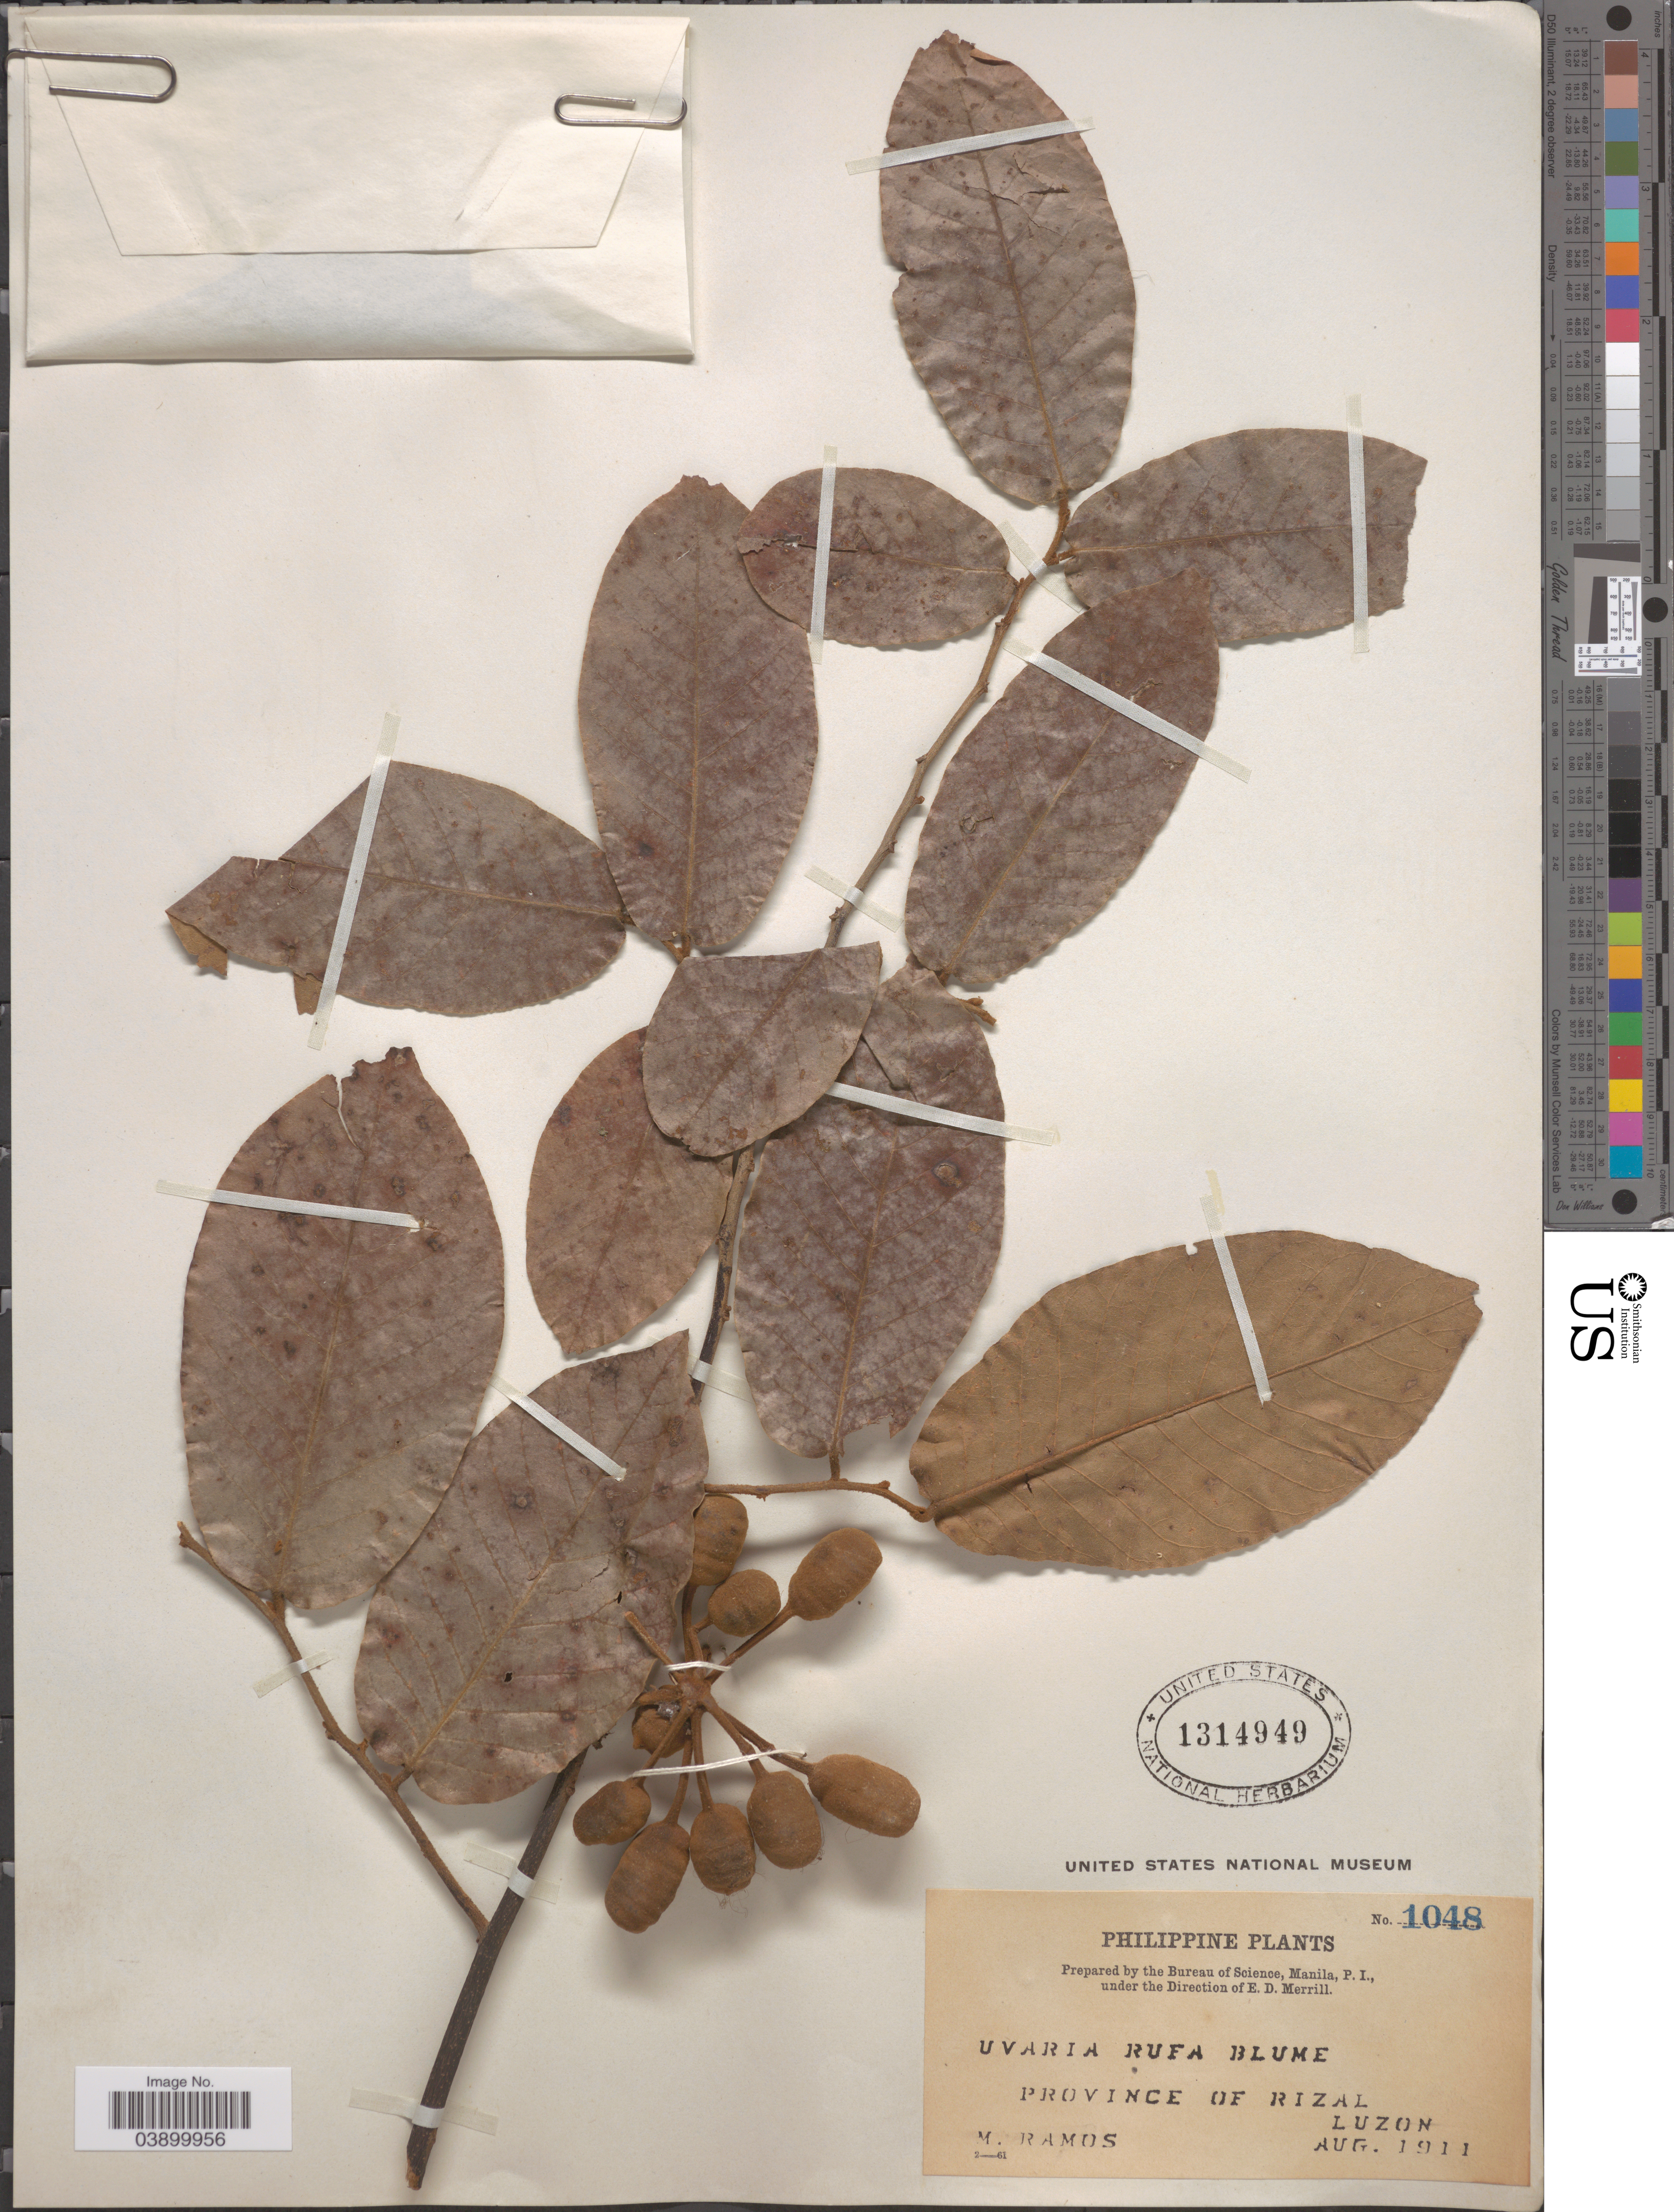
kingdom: Plantae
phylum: Tracheophyta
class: Magnoliopsida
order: Magnoliales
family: Annonaceae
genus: Uvaria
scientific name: Uvaria rufa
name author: Blume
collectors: M. Ramos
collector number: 1048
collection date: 1911-08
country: Philippines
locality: Province of Rizal. Luzon.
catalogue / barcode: US 1314949